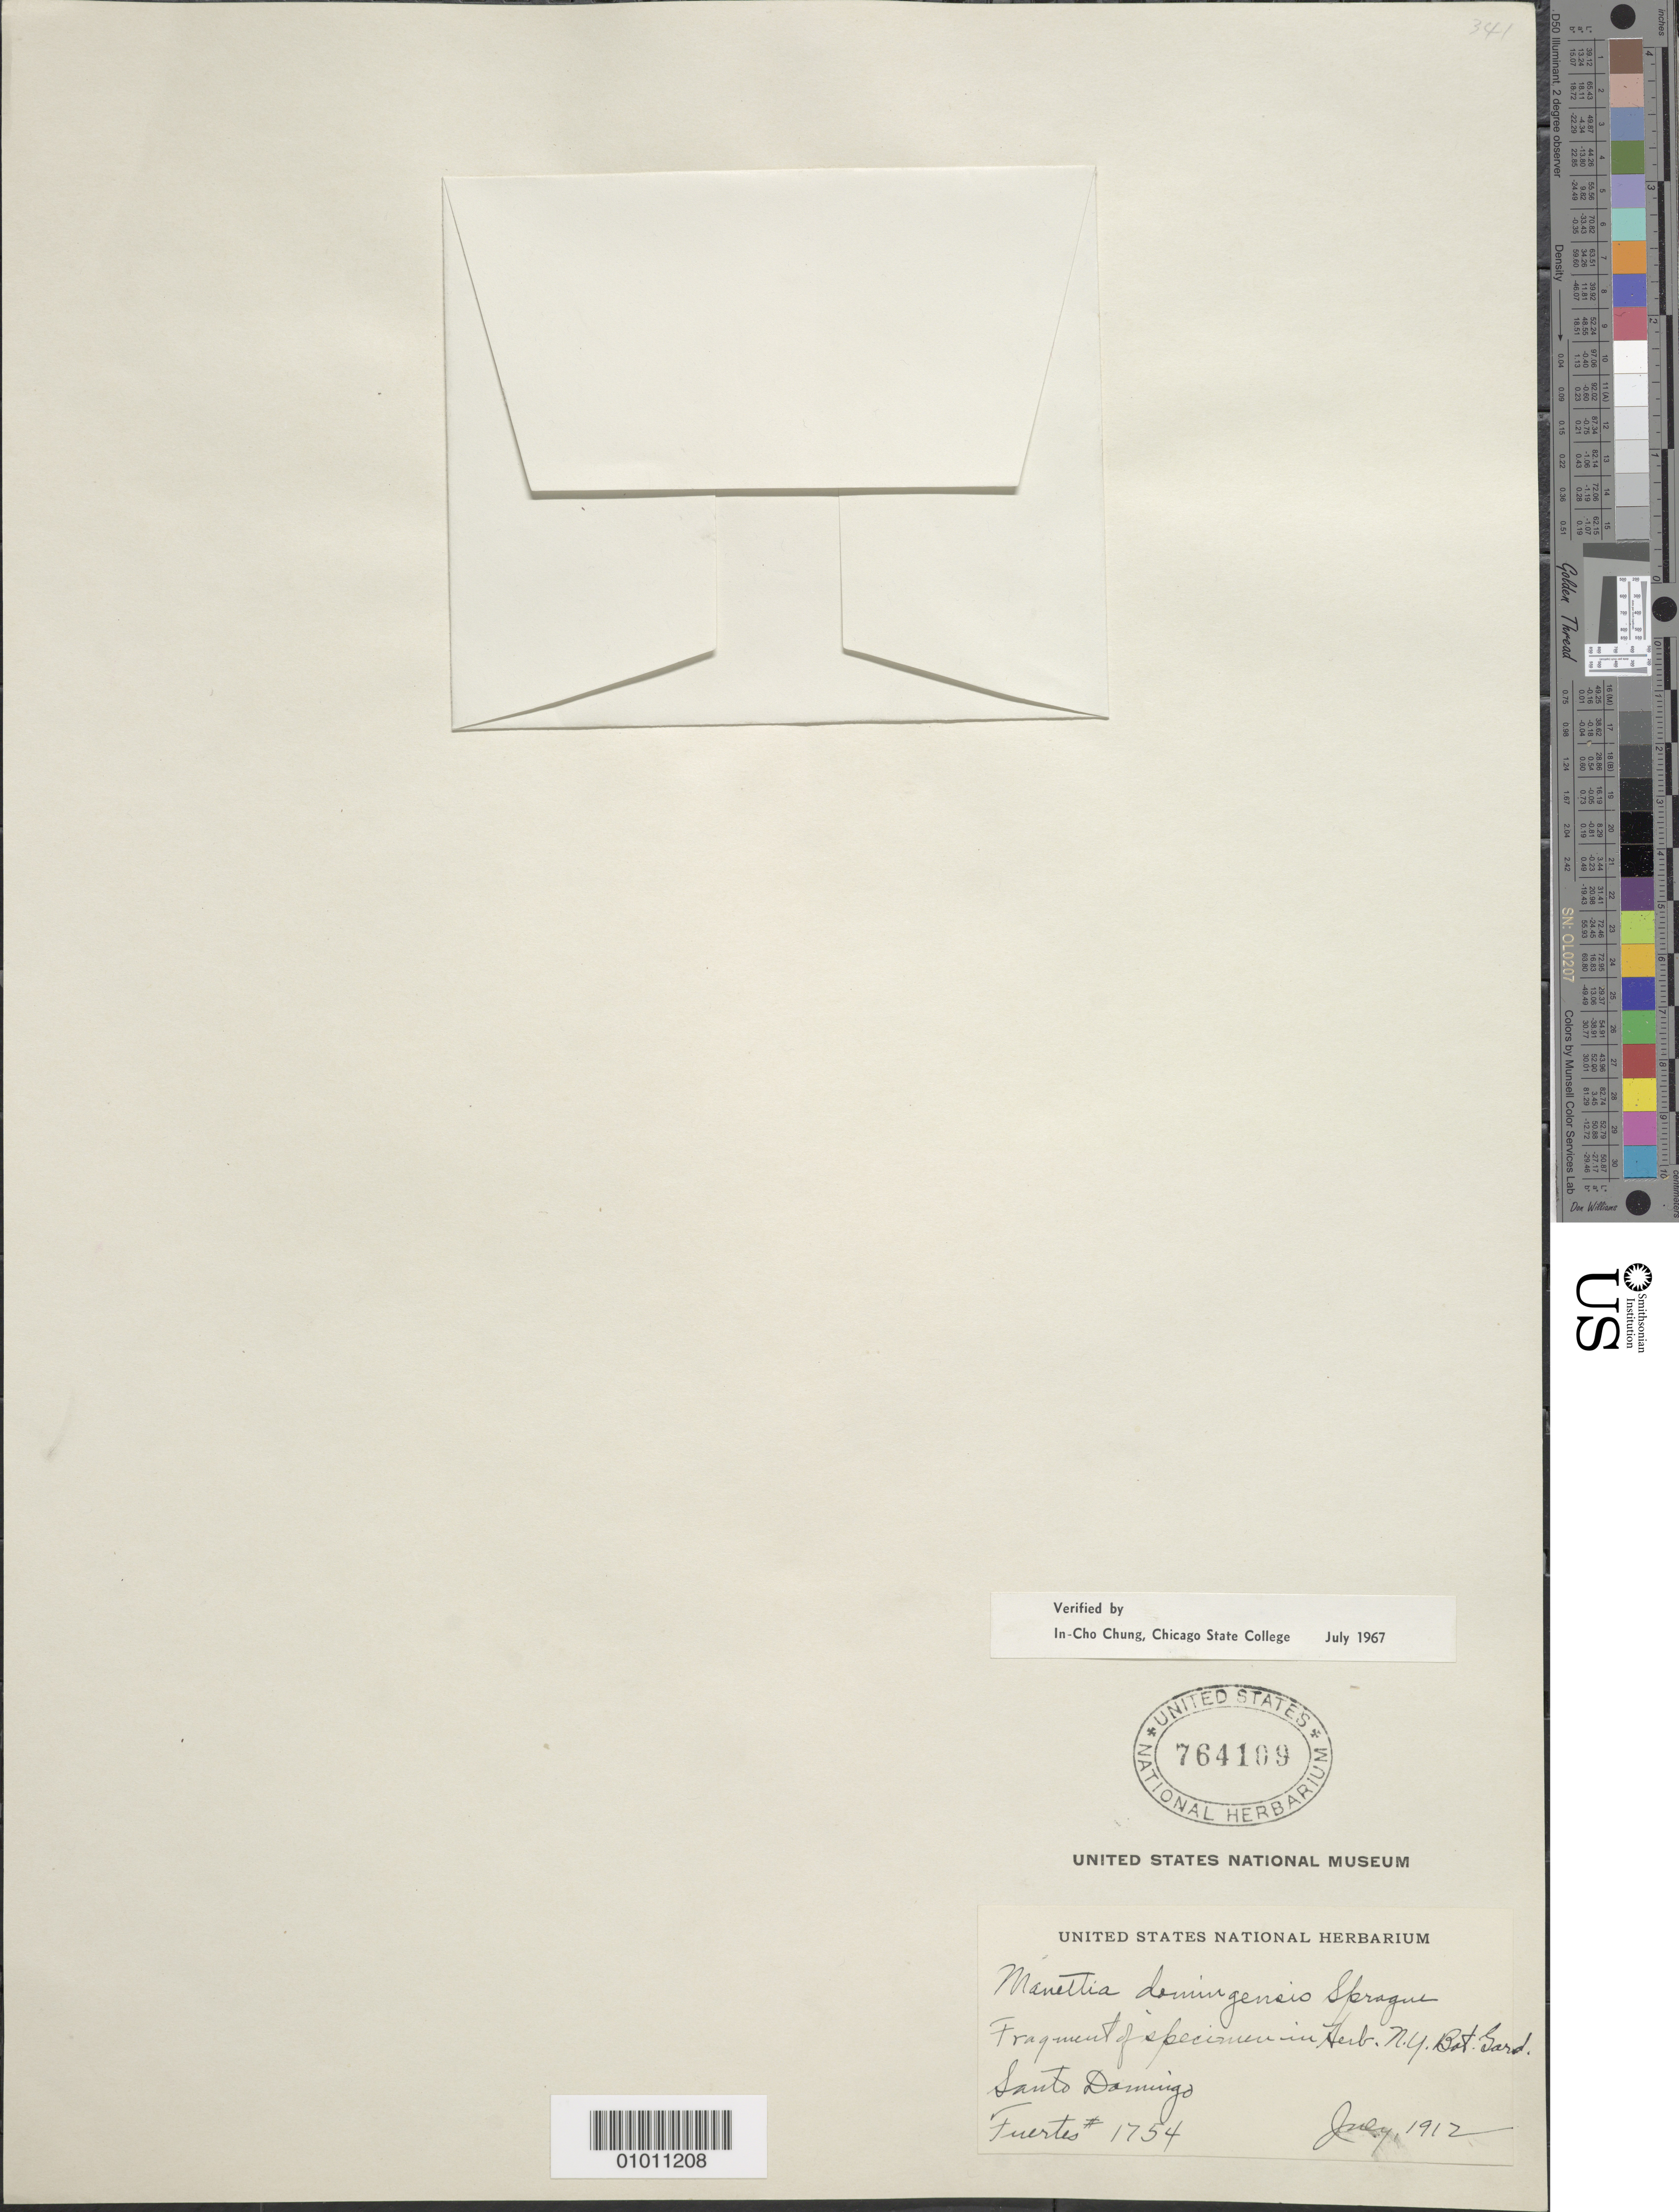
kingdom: Plantae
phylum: Tracheophyta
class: Magnoliopsida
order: Gentianales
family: Rubiaceae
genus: Manettia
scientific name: Manettia domingensis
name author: Sprague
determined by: Chung, I.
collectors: -- Fuertes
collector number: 1754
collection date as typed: Jul 1912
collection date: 1912-07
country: Dominican Republic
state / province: La Vega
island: Hispaniola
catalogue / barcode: US 764109